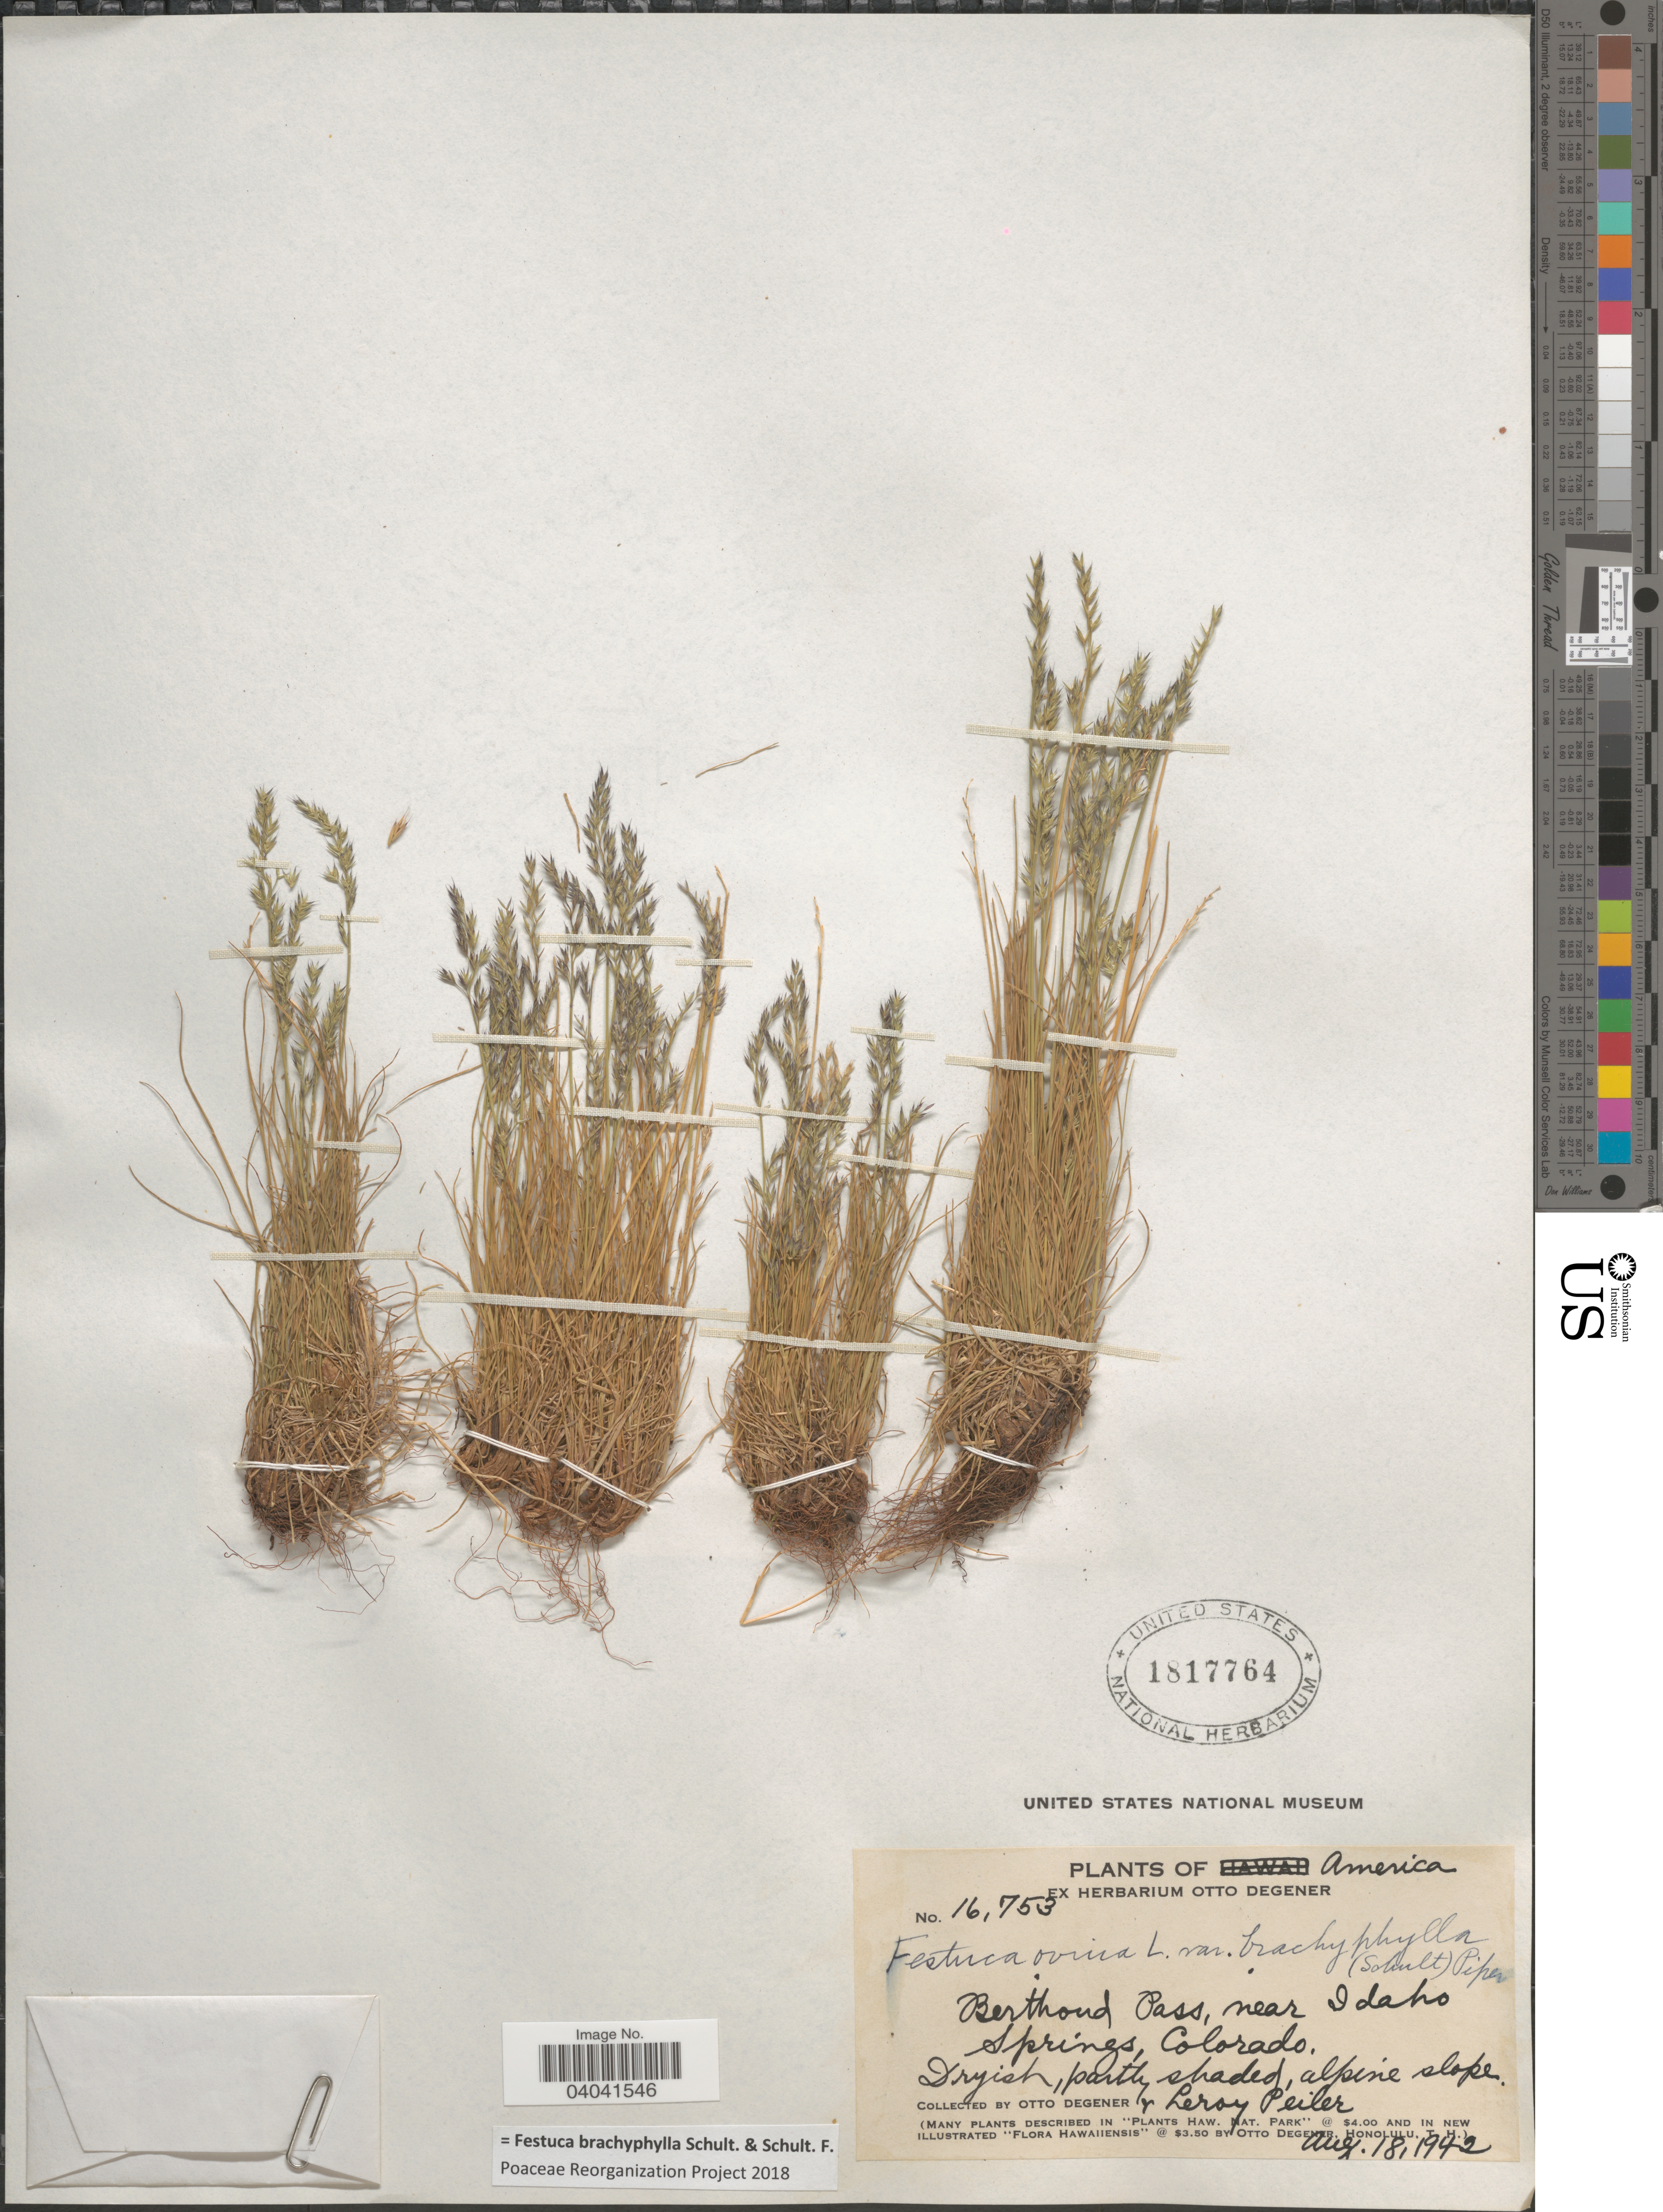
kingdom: Plantae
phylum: Tracheophyta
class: Liliopsida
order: Poales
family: Poaceae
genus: Festuca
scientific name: Festuca brachyphylla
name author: Schult. & Schult. f.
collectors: O. Degener & L. Peiler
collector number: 16753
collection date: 1942-08-18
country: United States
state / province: Colorado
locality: Berthoud Pass, near Idaho Springs.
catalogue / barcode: US 1817764